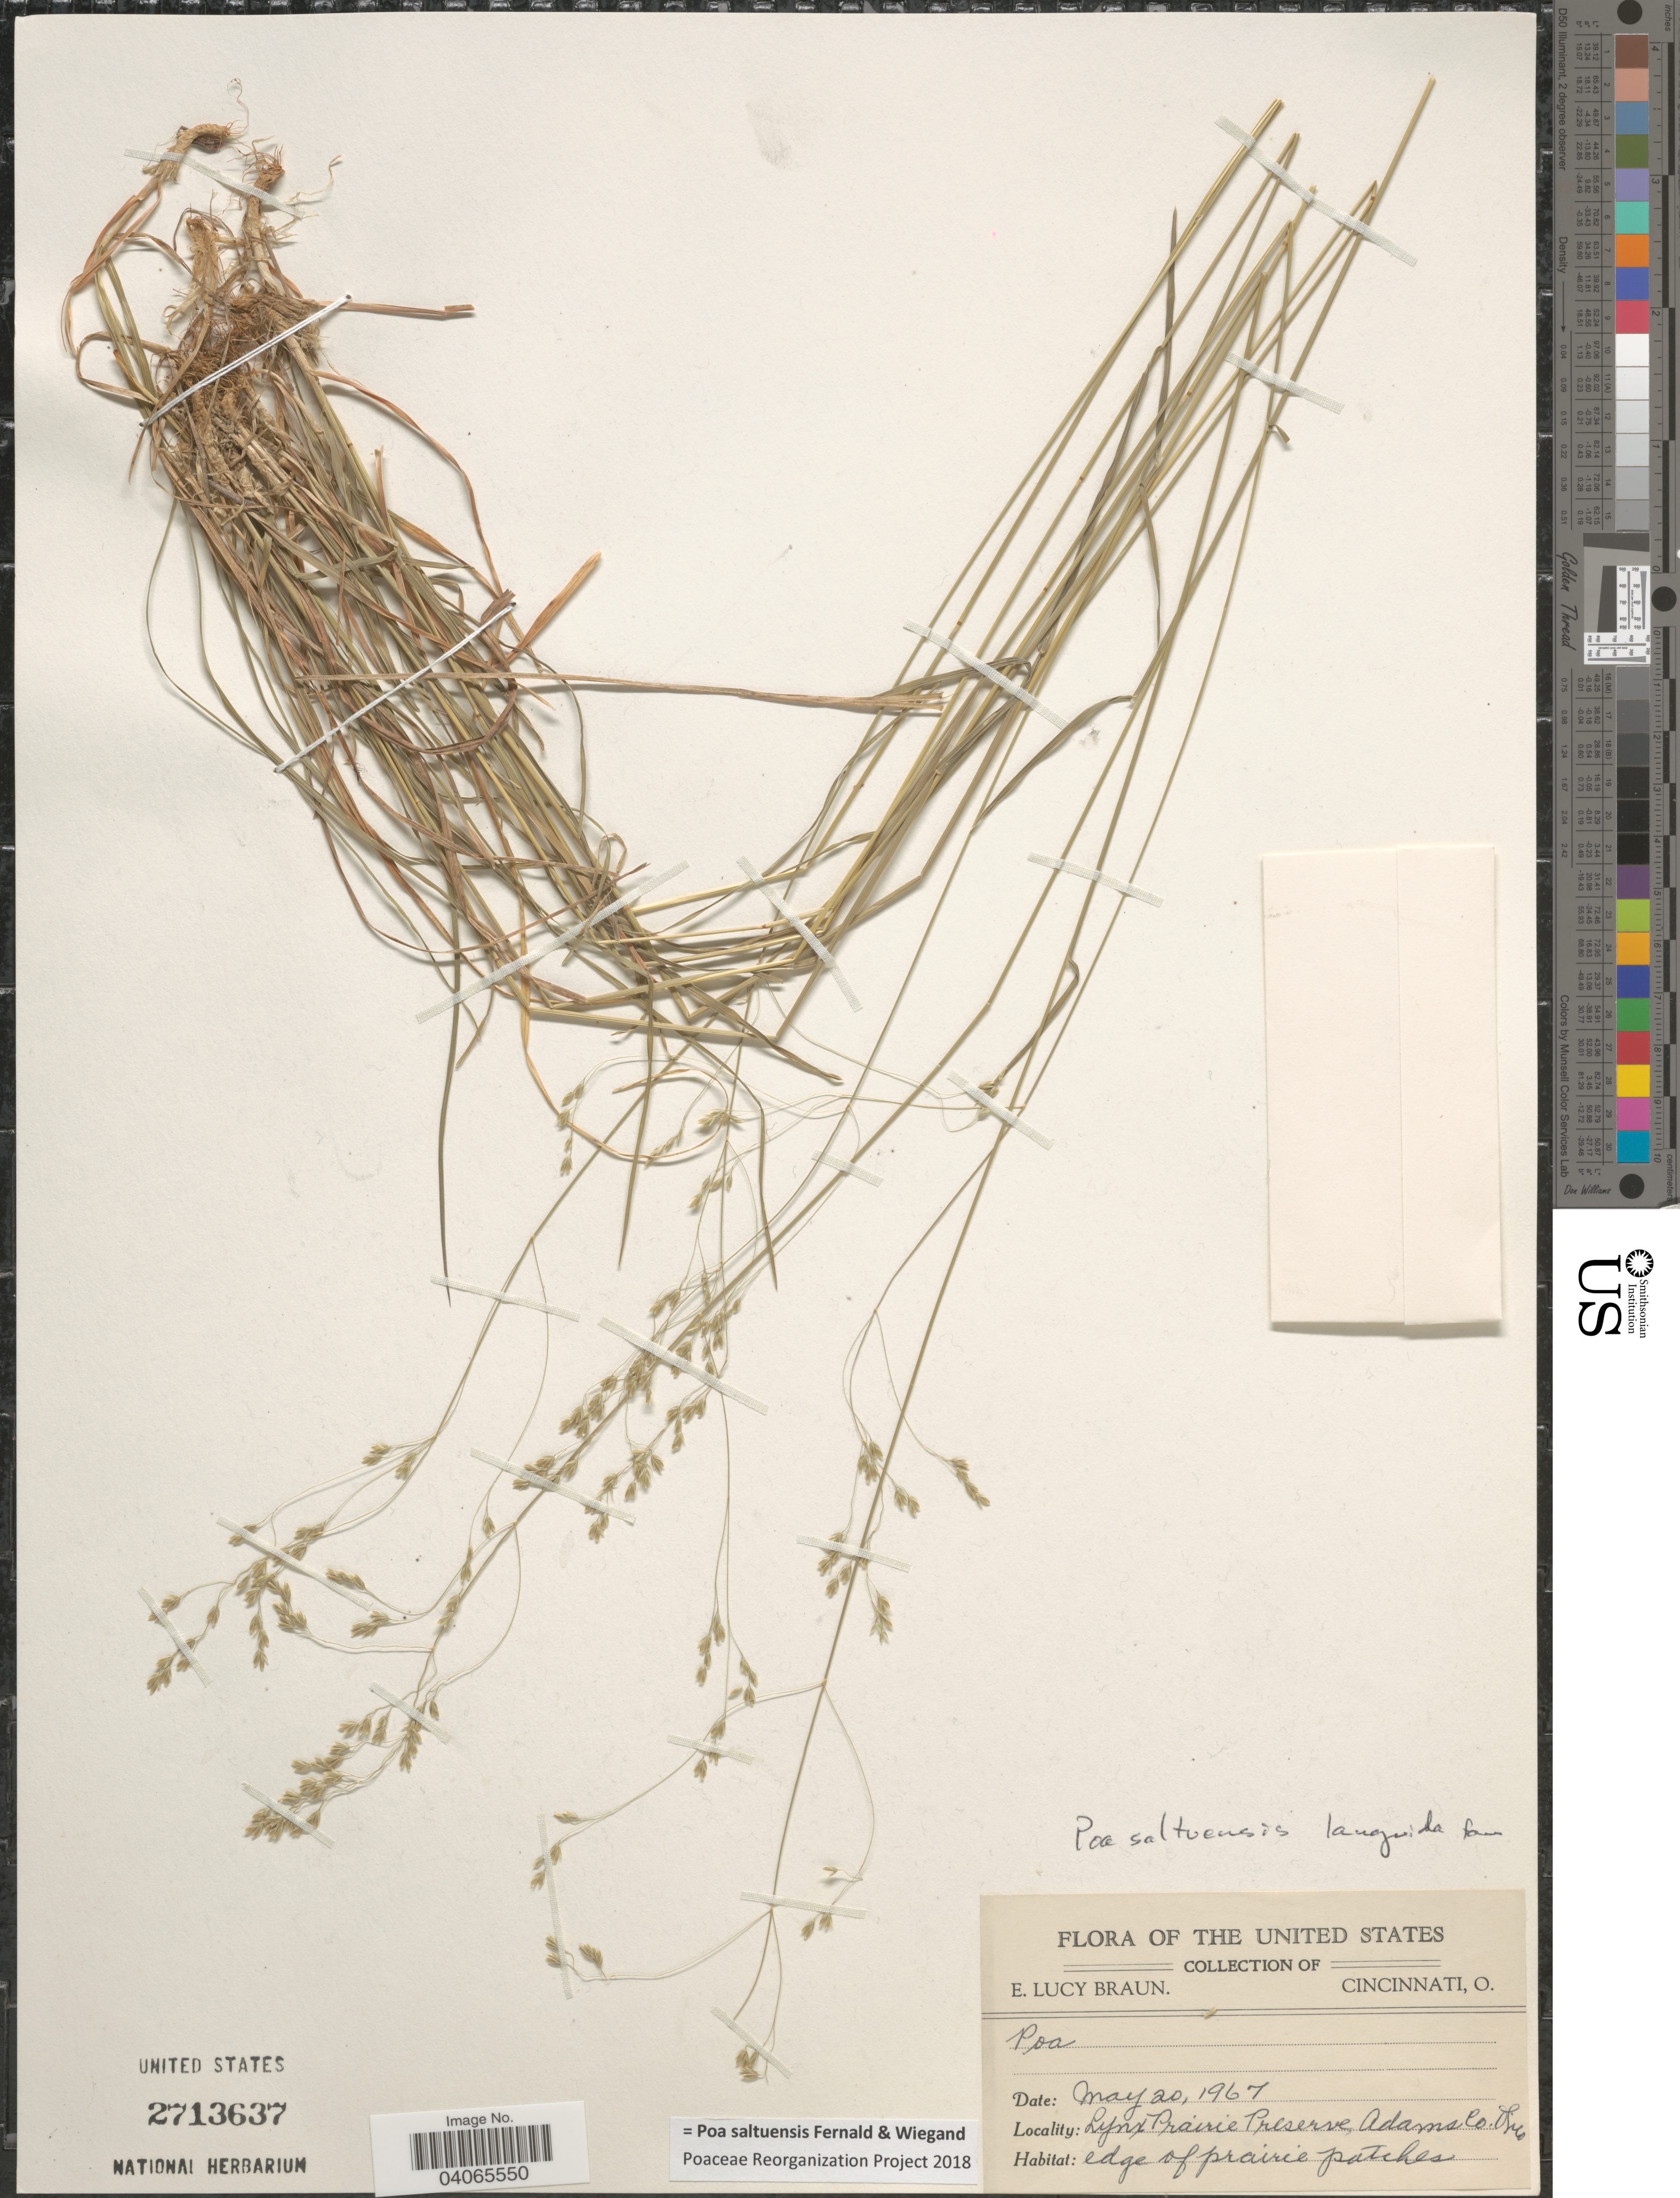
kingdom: Plantae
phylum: Tracheophyta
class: Liliopsida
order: Poales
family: Poaceae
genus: Poa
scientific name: Poa saltuensis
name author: Fernald & Wiegand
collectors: E. L. Braun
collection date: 1967-05-20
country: United States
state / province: Ohio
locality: Lynx Prairie Preserve, Adams Co.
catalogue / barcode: US 2713637